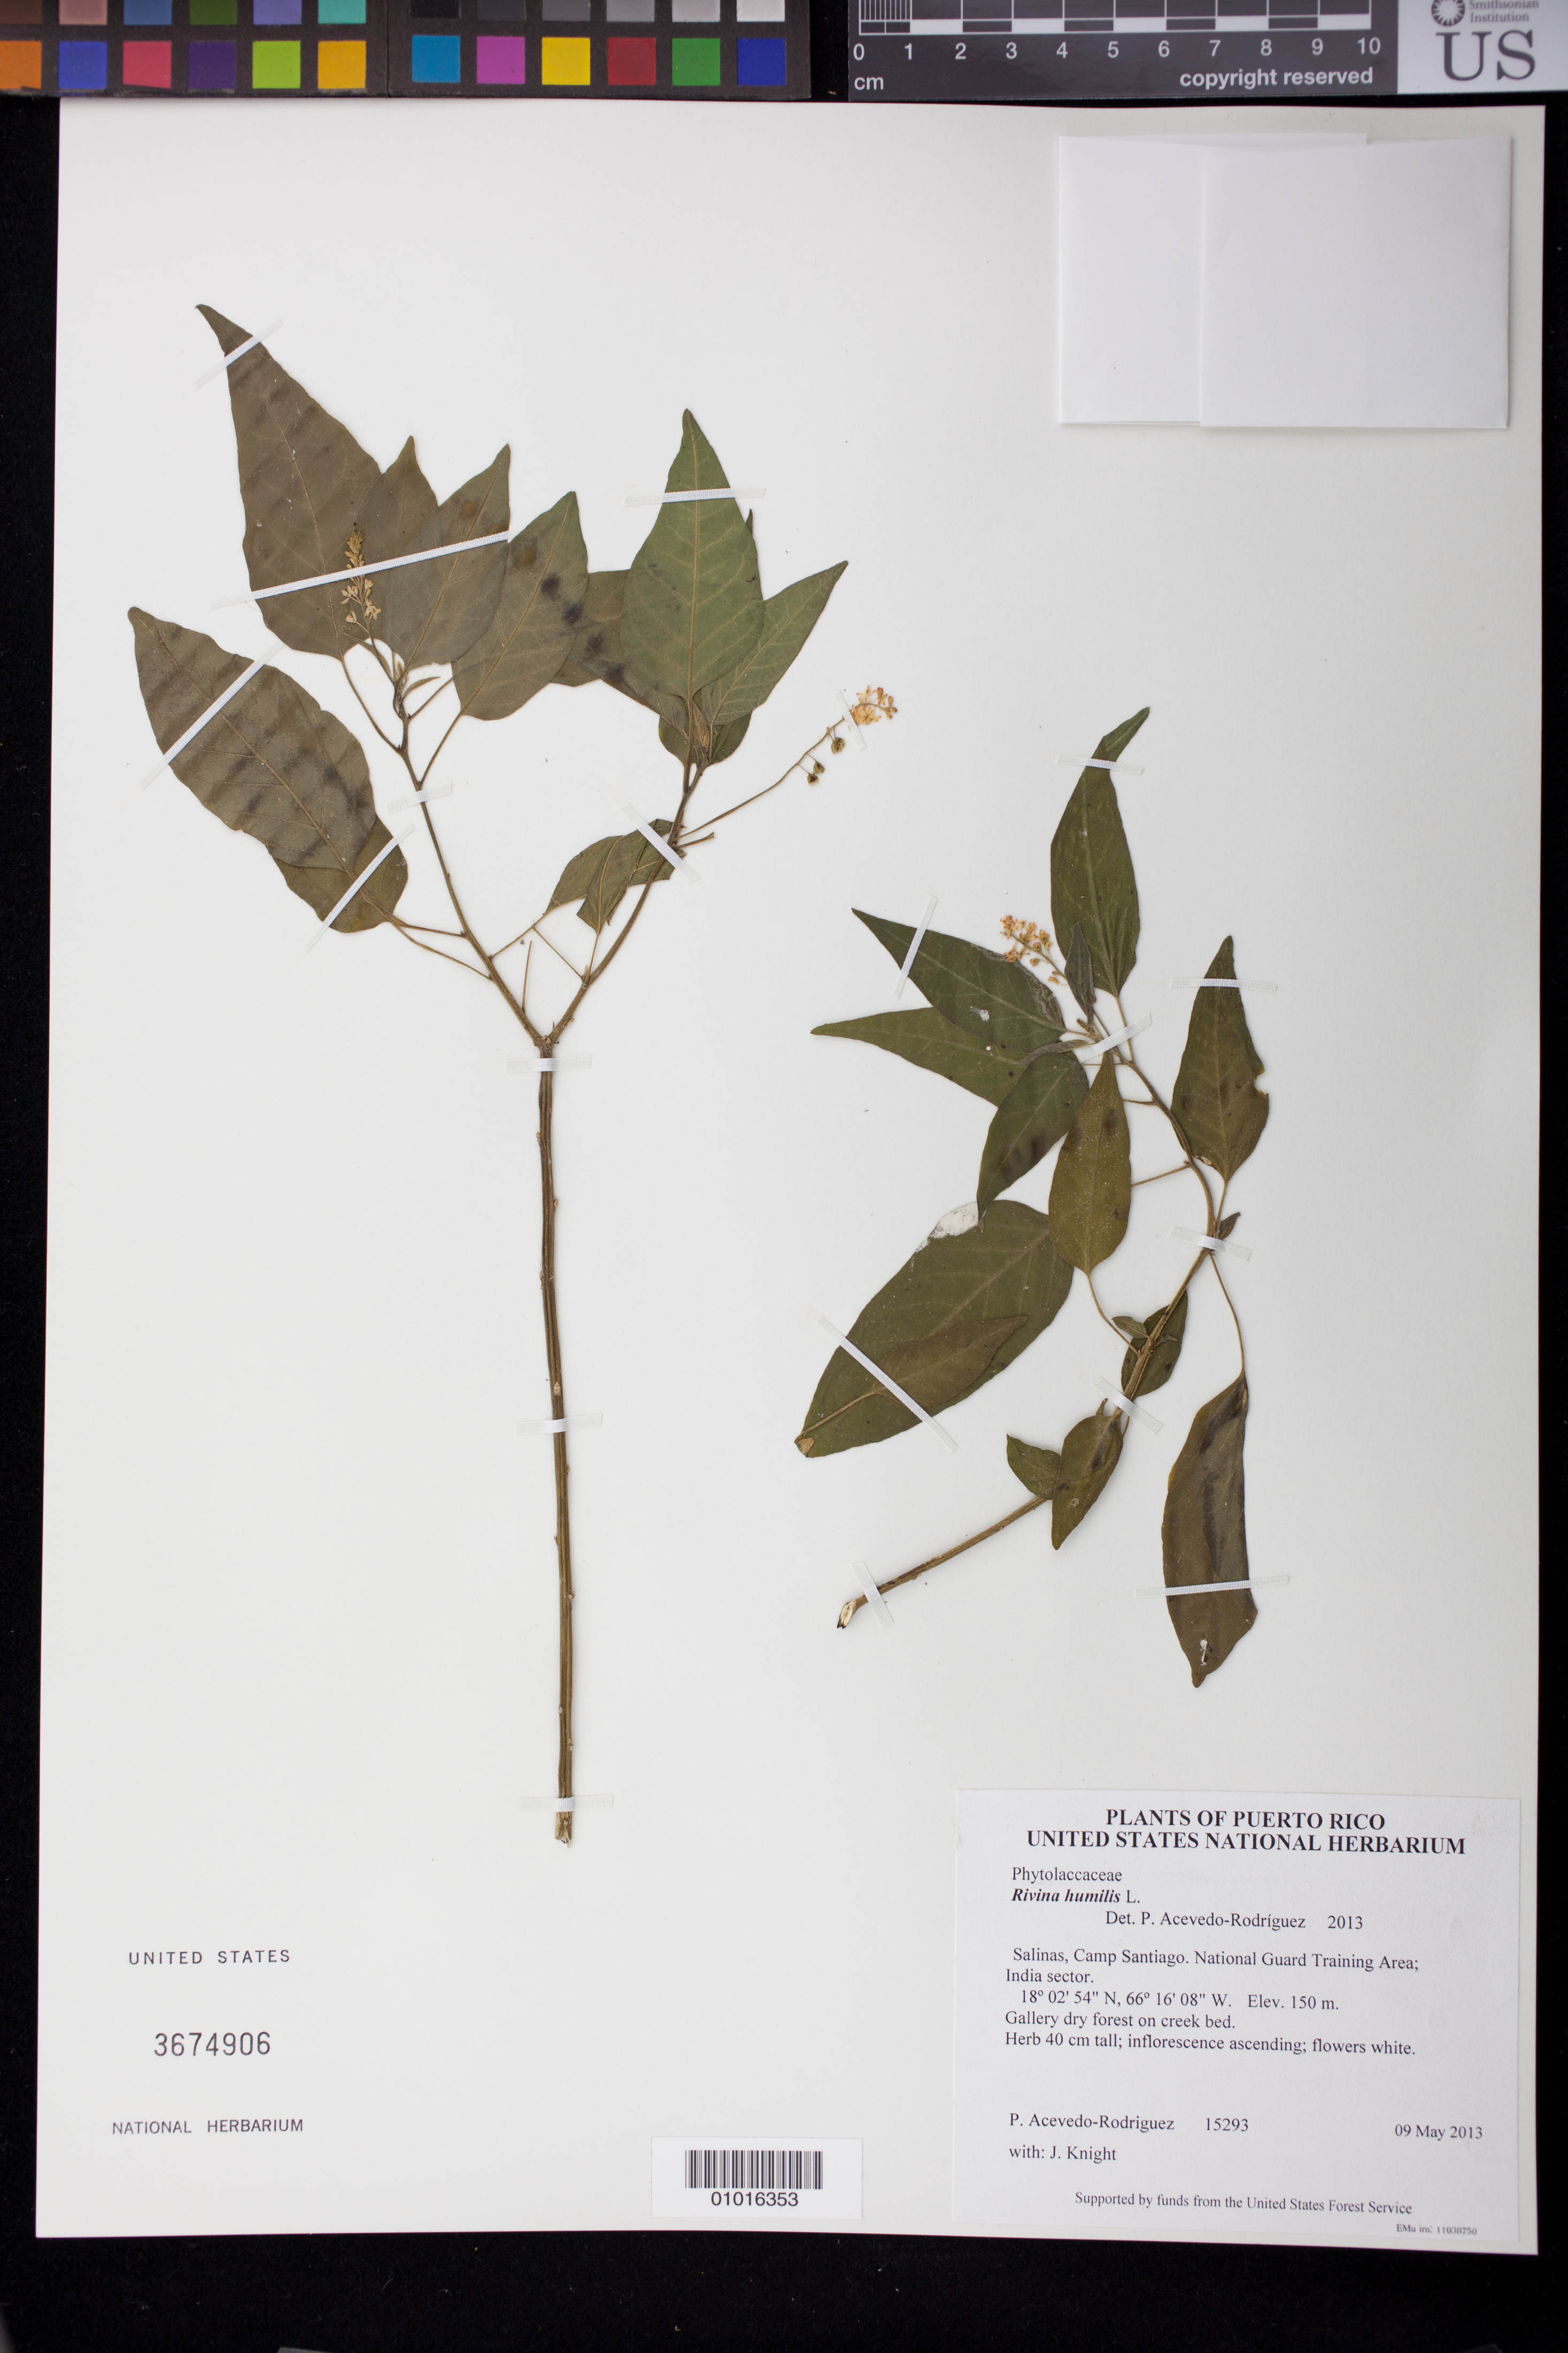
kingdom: Plantae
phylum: Tracheophyta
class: Magnoliopsida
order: Caryophyllales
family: Phytolaccaceae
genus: Rivina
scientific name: Rivina humilis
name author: L.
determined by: Acevedo-Rodríguez, P., (BOT), Smithsonian Institution - National Museum of Natural History (UNITED STATES)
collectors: P. Acevedo-Rodr. & J. Knight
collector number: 15293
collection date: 2013-05-09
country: Puerto Rico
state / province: Salinas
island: Puerto Rico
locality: Camp Santiago. National Guard Training Area; India sector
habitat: Gallery dry forest on creek bed.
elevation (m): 150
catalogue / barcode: US 3674906